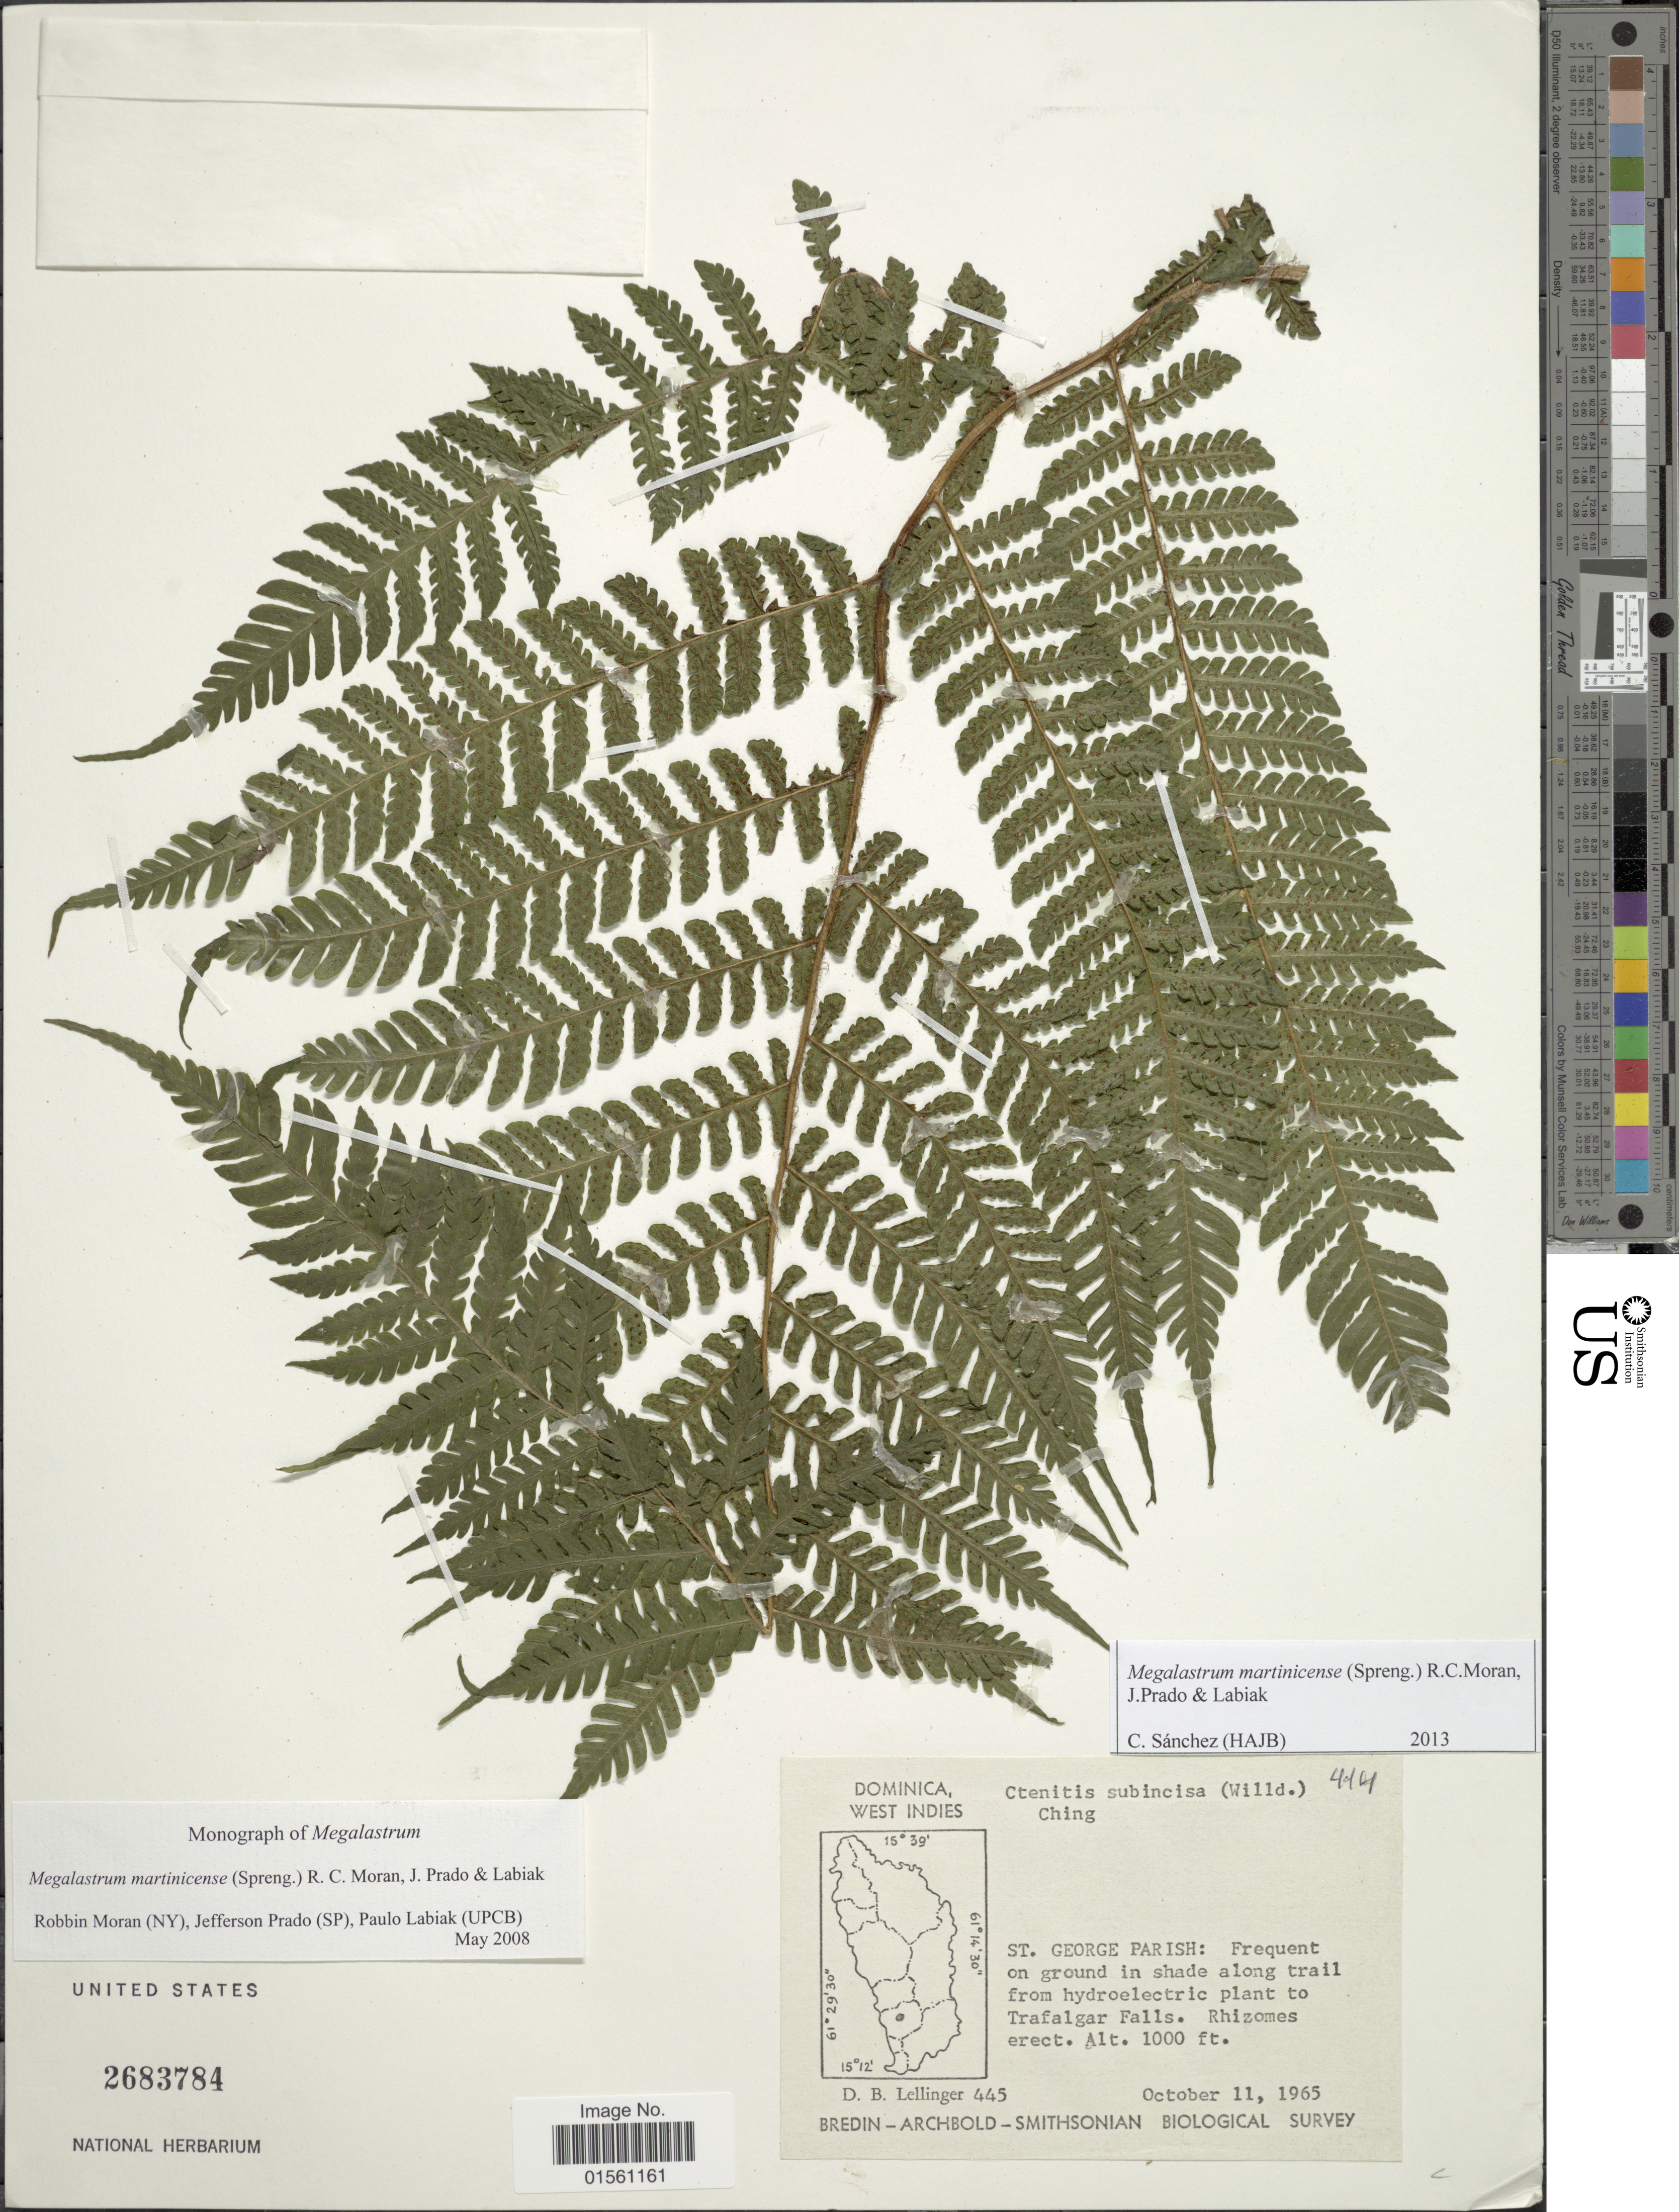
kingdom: Plantae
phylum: Tracheophyta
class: Polypodiopsida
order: Polypodiales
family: Dryopteridaceae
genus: Megalastrum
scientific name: Megalastrum martinicense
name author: (Spreng.) R.C. Moran et al.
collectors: D. B. Lellinger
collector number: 445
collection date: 1965-10-11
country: Dominica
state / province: St. George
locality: Frequent on ground in shade along trail from hydroelectric plant to Trafalgar Falls.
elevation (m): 305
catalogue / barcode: US 2683784